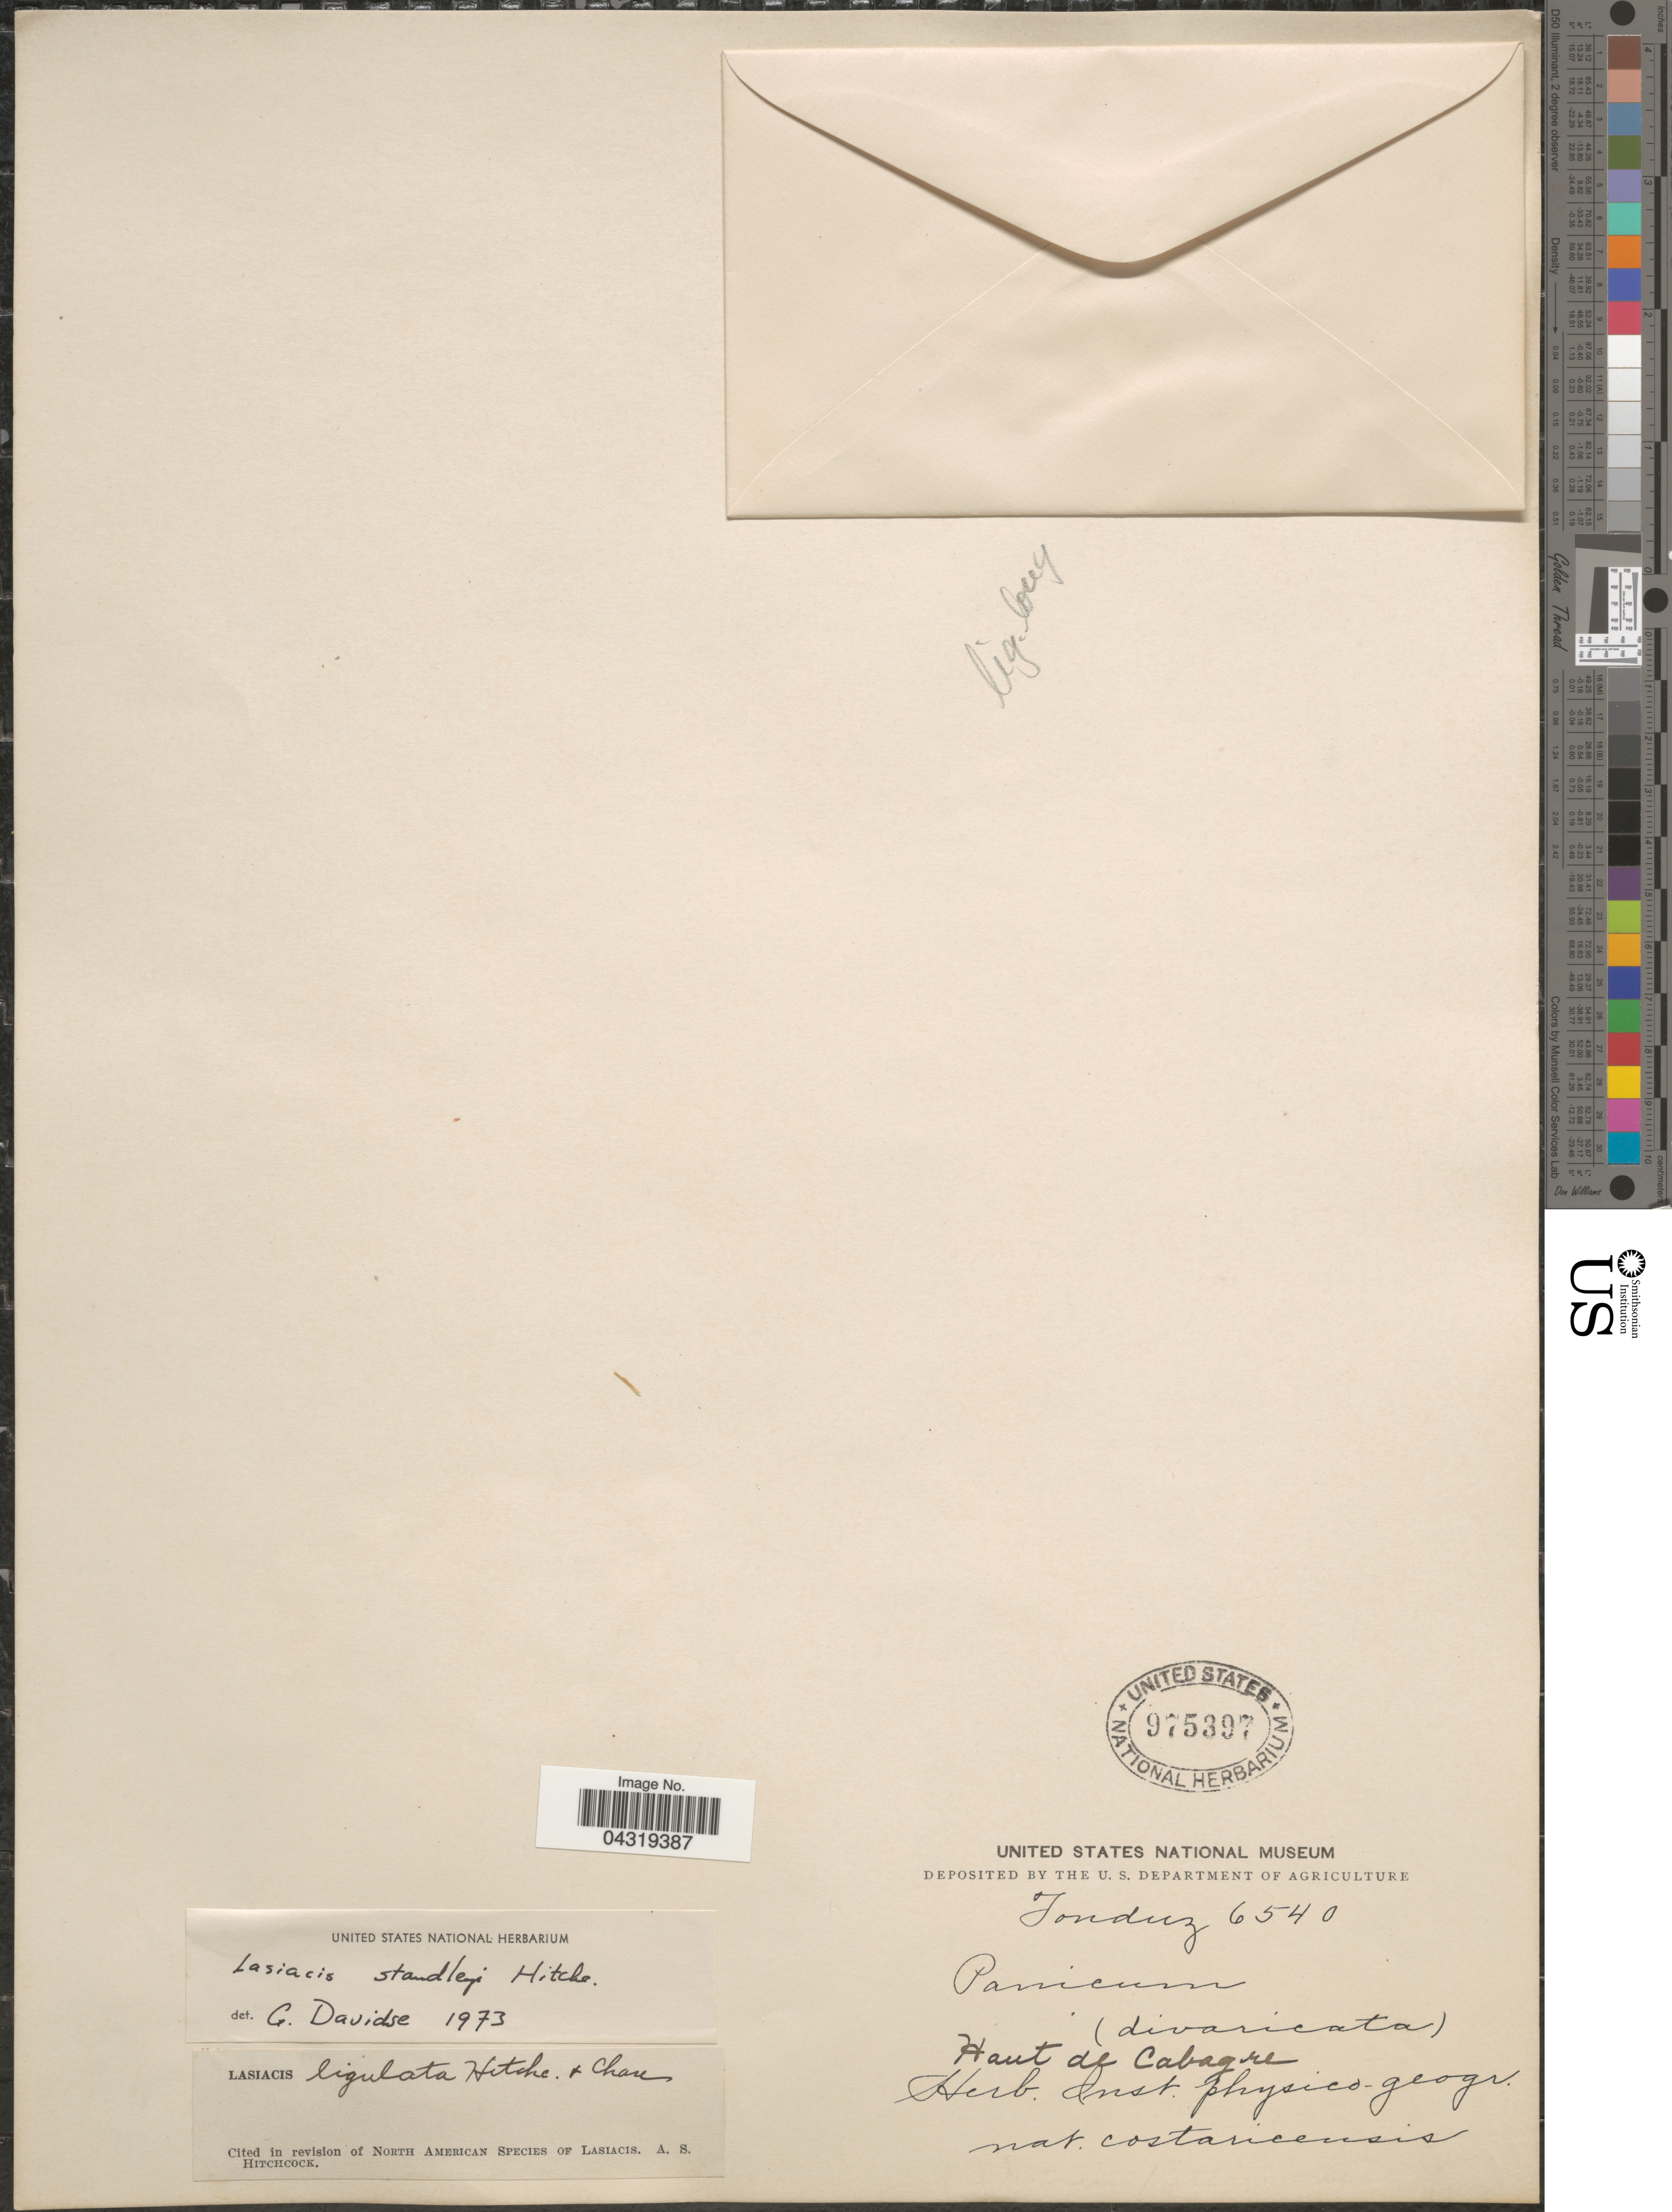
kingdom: Plantae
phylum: Tracheophyta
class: Liliopsida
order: Poales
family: Poaceae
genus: Lasiacis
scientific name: Lasiacis standleyi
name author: Hitchc.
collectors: Tonduz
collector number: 6540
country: Costa Rica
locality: Haut de Cabagre.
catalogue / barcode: US 975397